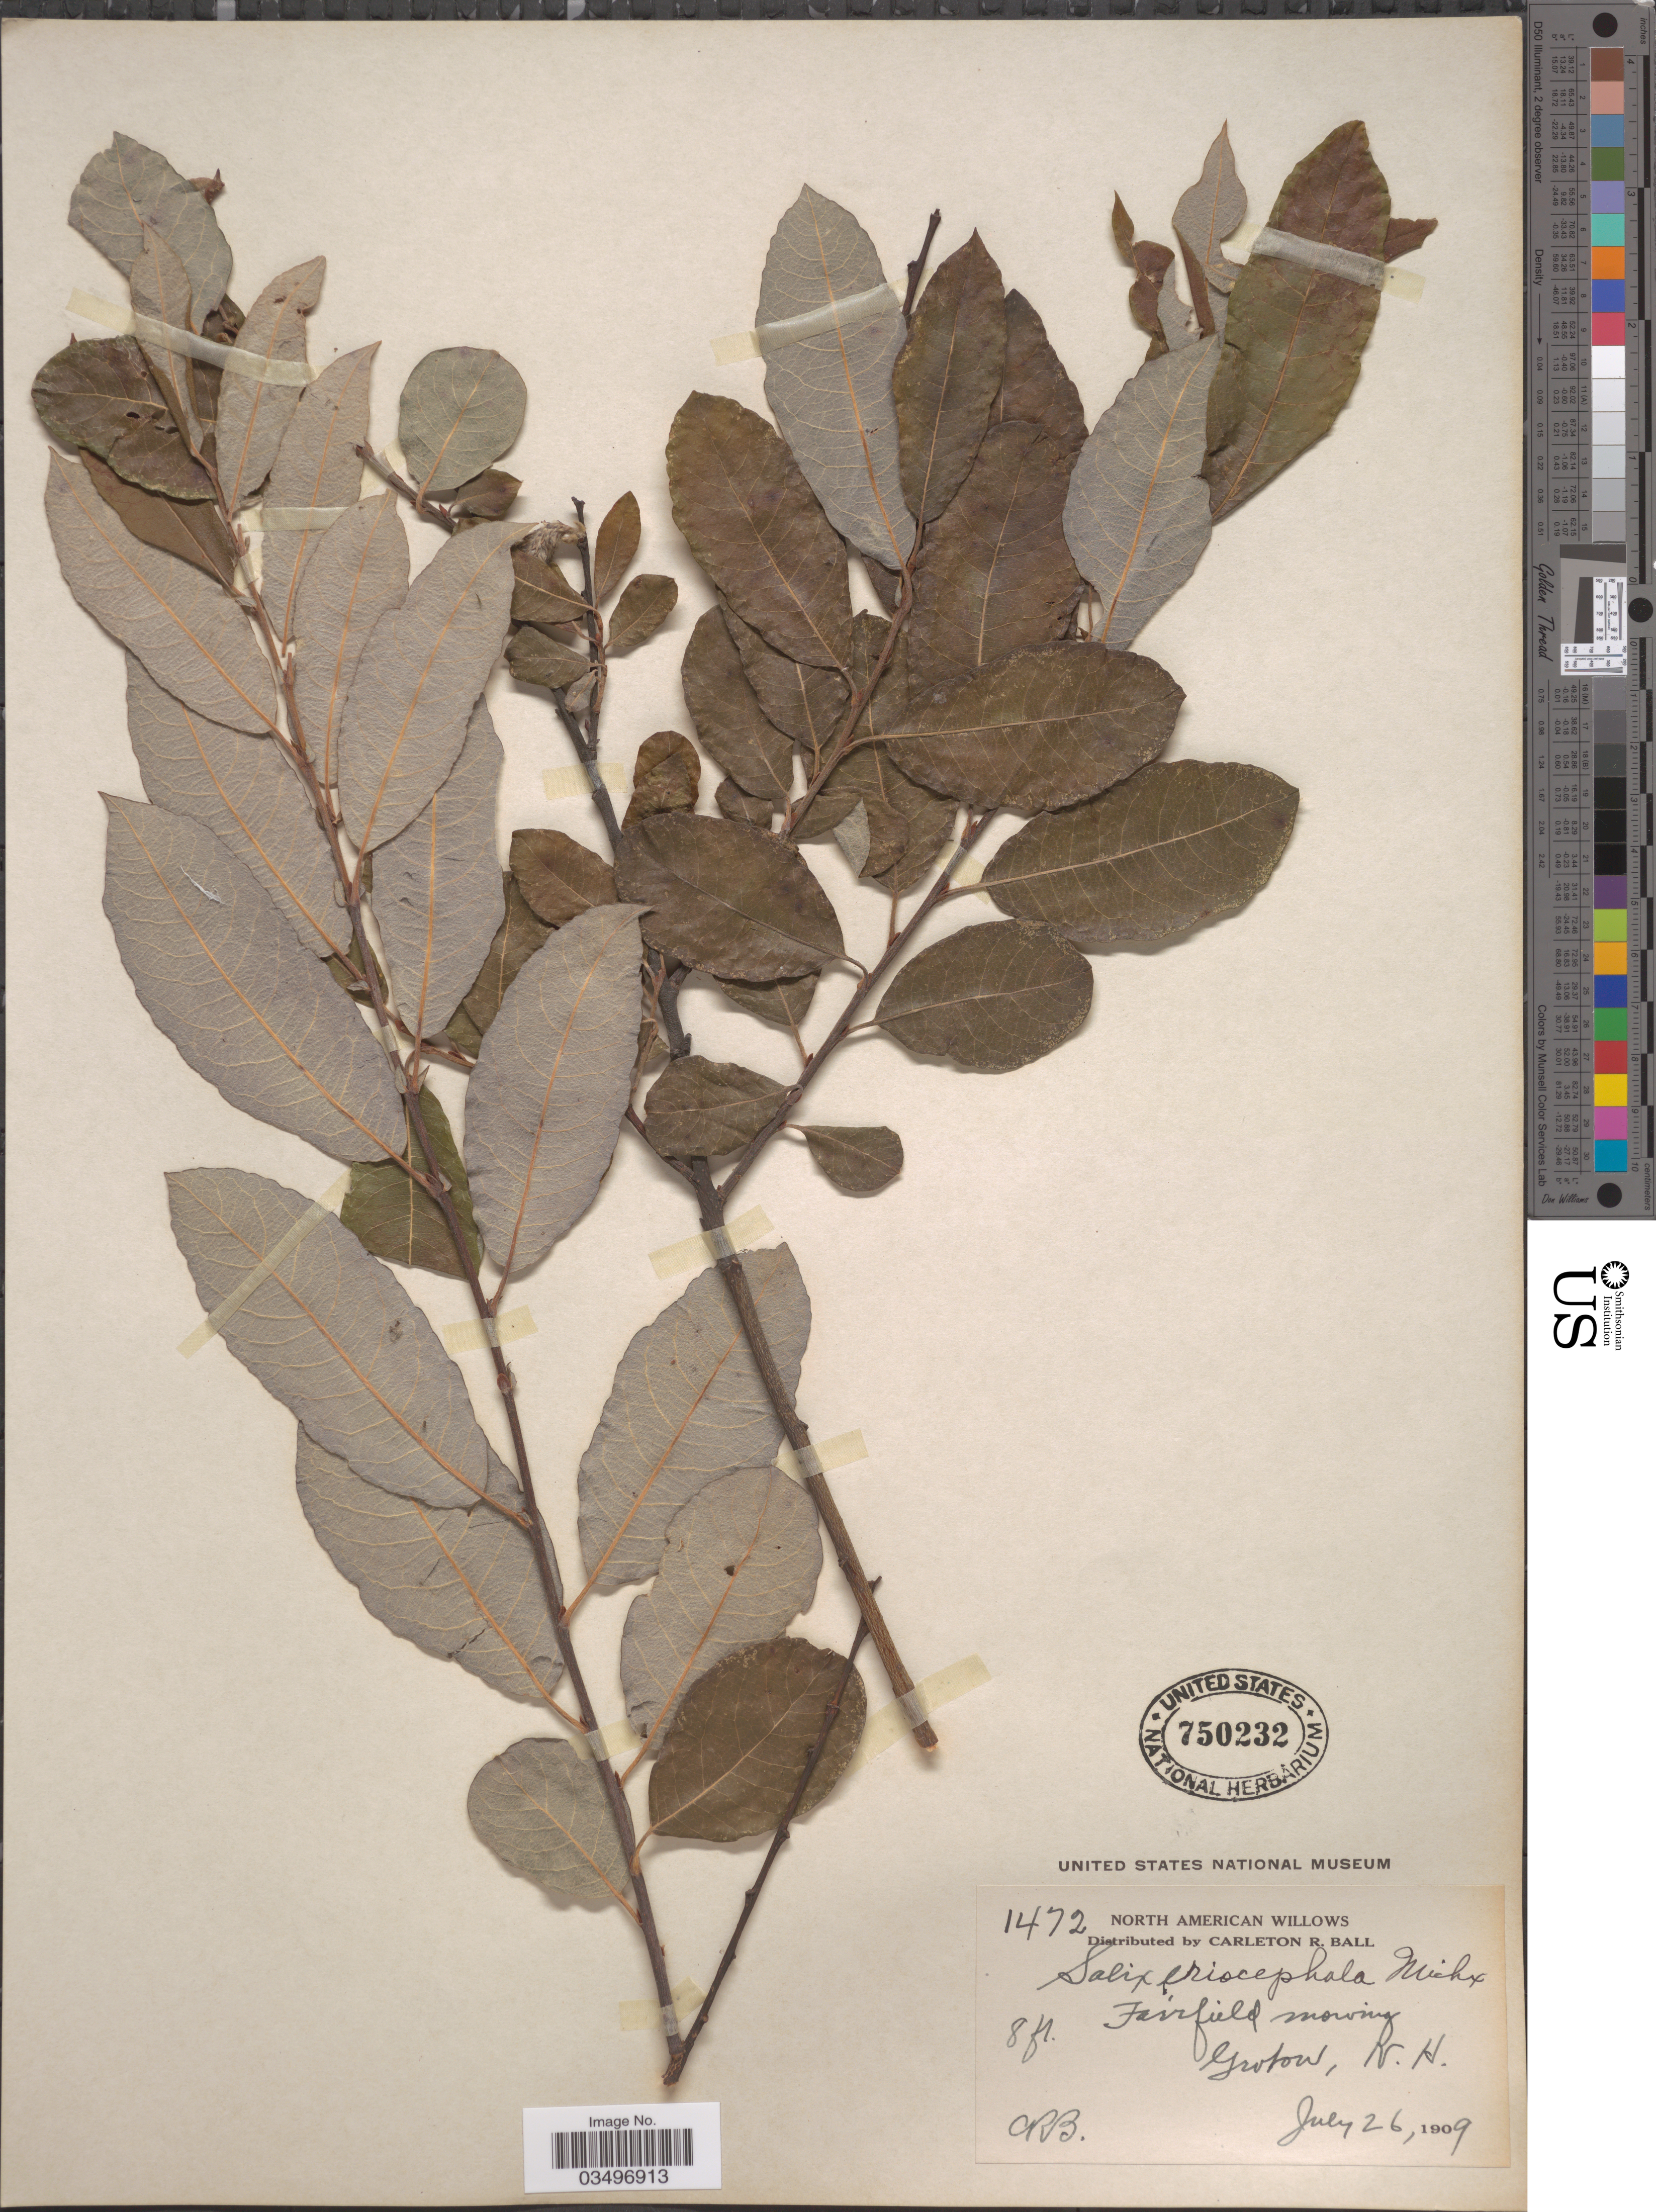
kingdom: Plantae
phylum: Tracheophyta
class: Magnoliopsida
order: Malpighiales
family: Salicaceae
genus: Salix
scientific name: Salix eriocephala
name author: Michx.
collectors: C. R. Ball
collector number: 1472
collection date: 1909-07-26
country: United States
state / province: New Hampshire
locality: Fairfield mowing Groton.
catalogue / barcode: US 750232